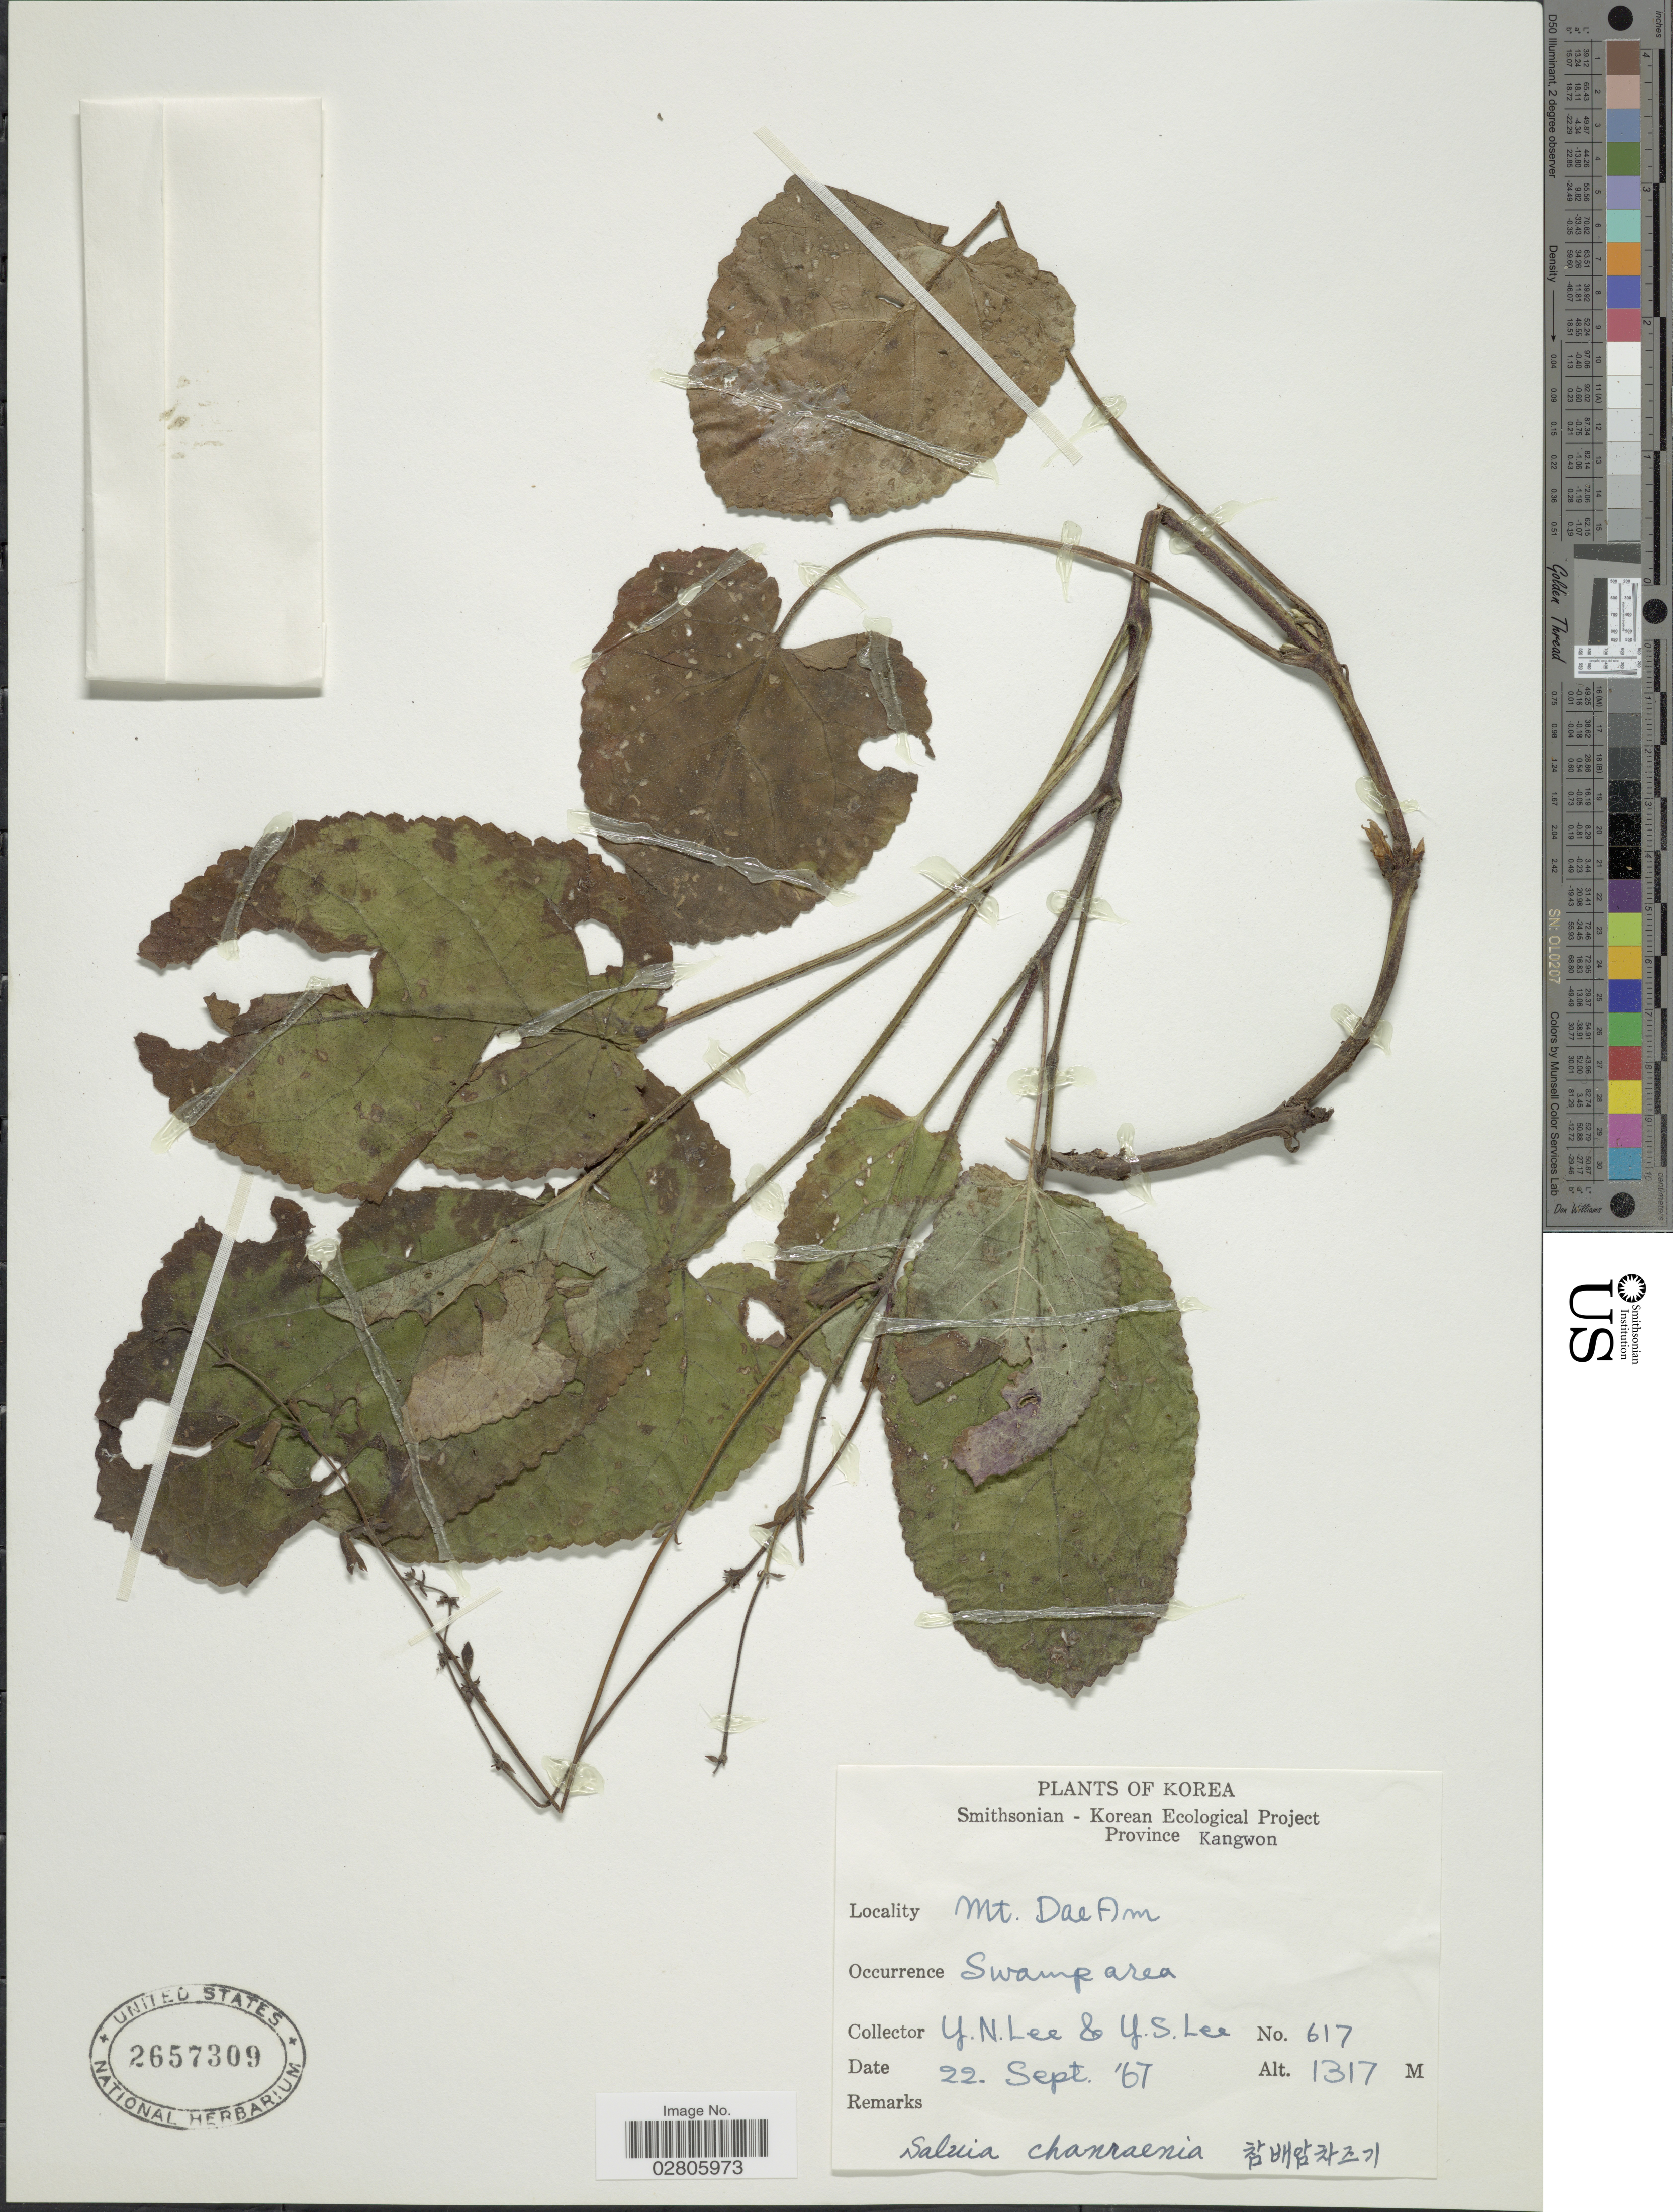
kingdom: Plantae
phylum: Tracheophyta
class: Magnoliopsida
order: Lamiales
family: Lamiaceae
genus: Salvia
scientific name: Salvia chanroenica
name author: Nakai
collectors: Y. N. Lee & Y. S. Lee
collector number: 617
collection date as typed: Transcribed d/m/y: 22/9/67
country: North Korea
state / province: Kangwon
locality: Mt. Dae Am.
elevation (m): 1317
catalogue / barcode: US 2657309